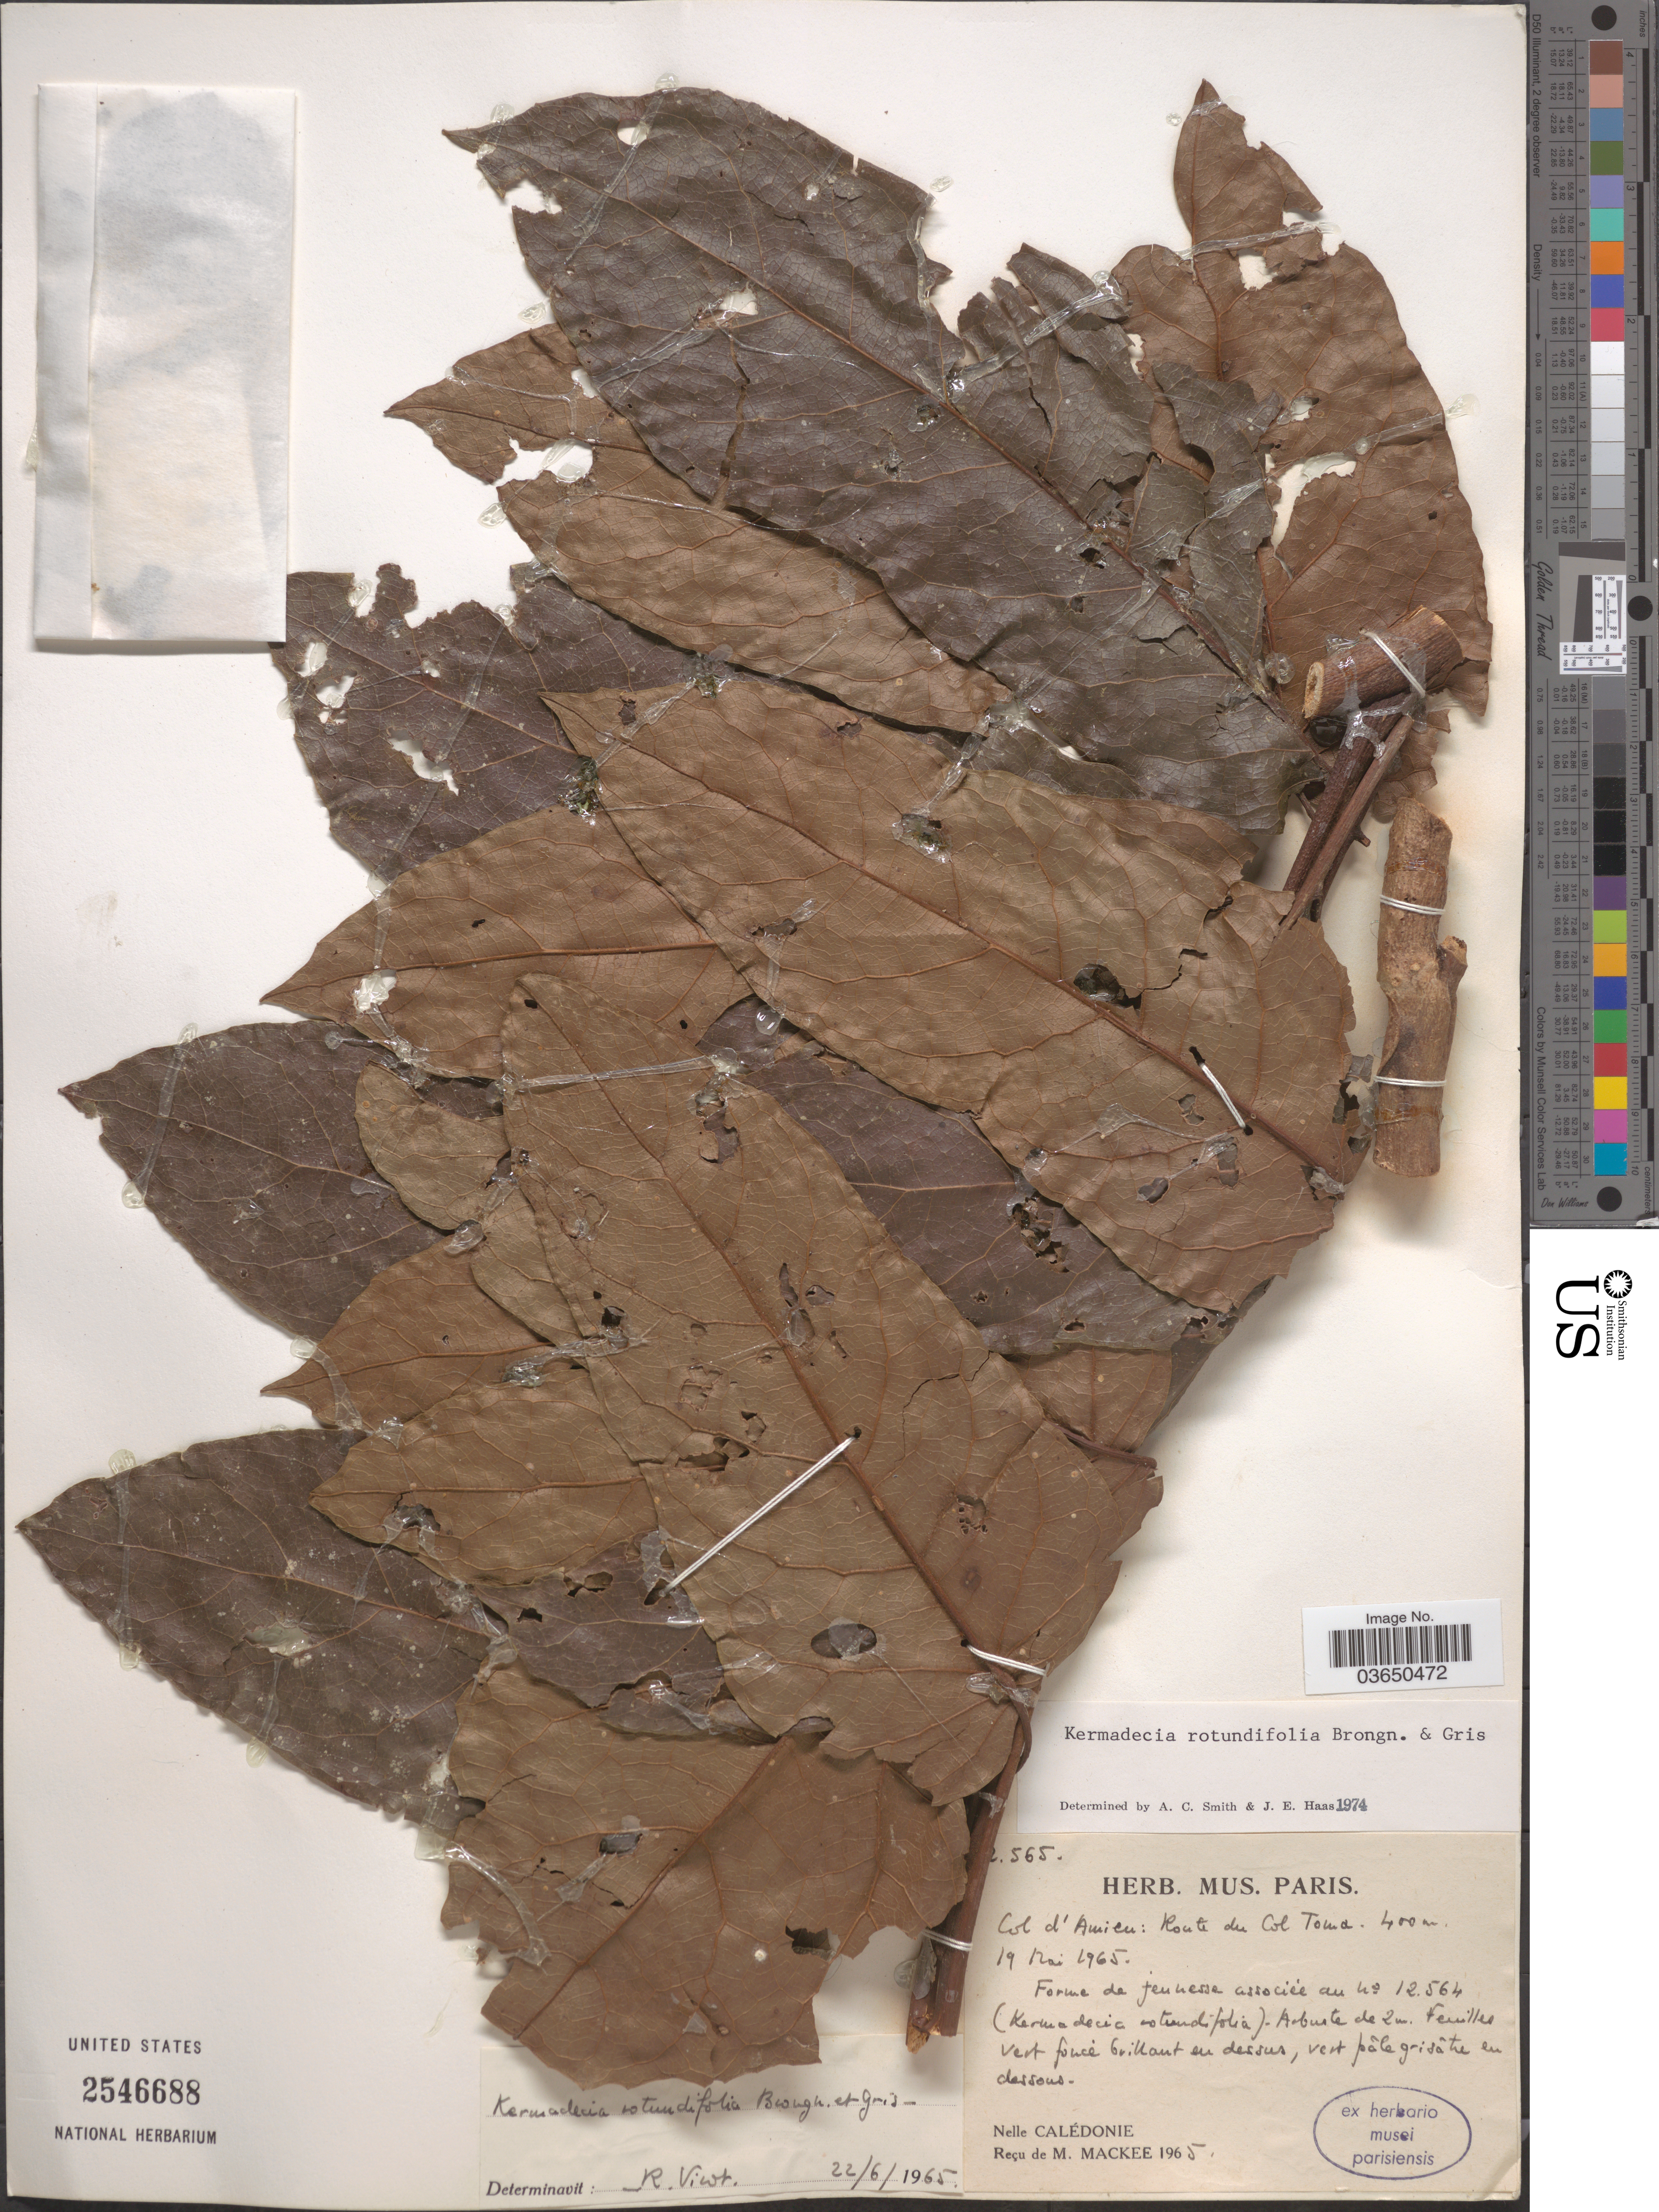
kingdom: Plantae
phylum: Tracheophyta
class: Magnoliopsida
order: Proteales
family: Proteaceae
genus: Kermadecia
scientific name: Kermadecia rotundifolia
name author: Brongn. & Gris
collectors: M. Mackee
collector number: !565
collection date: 1965-05-19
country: New Caledonia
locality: Col d'Amieu: Route du Col Toma. Nelle Calédonie.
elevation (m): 400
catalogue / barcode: US 2546688